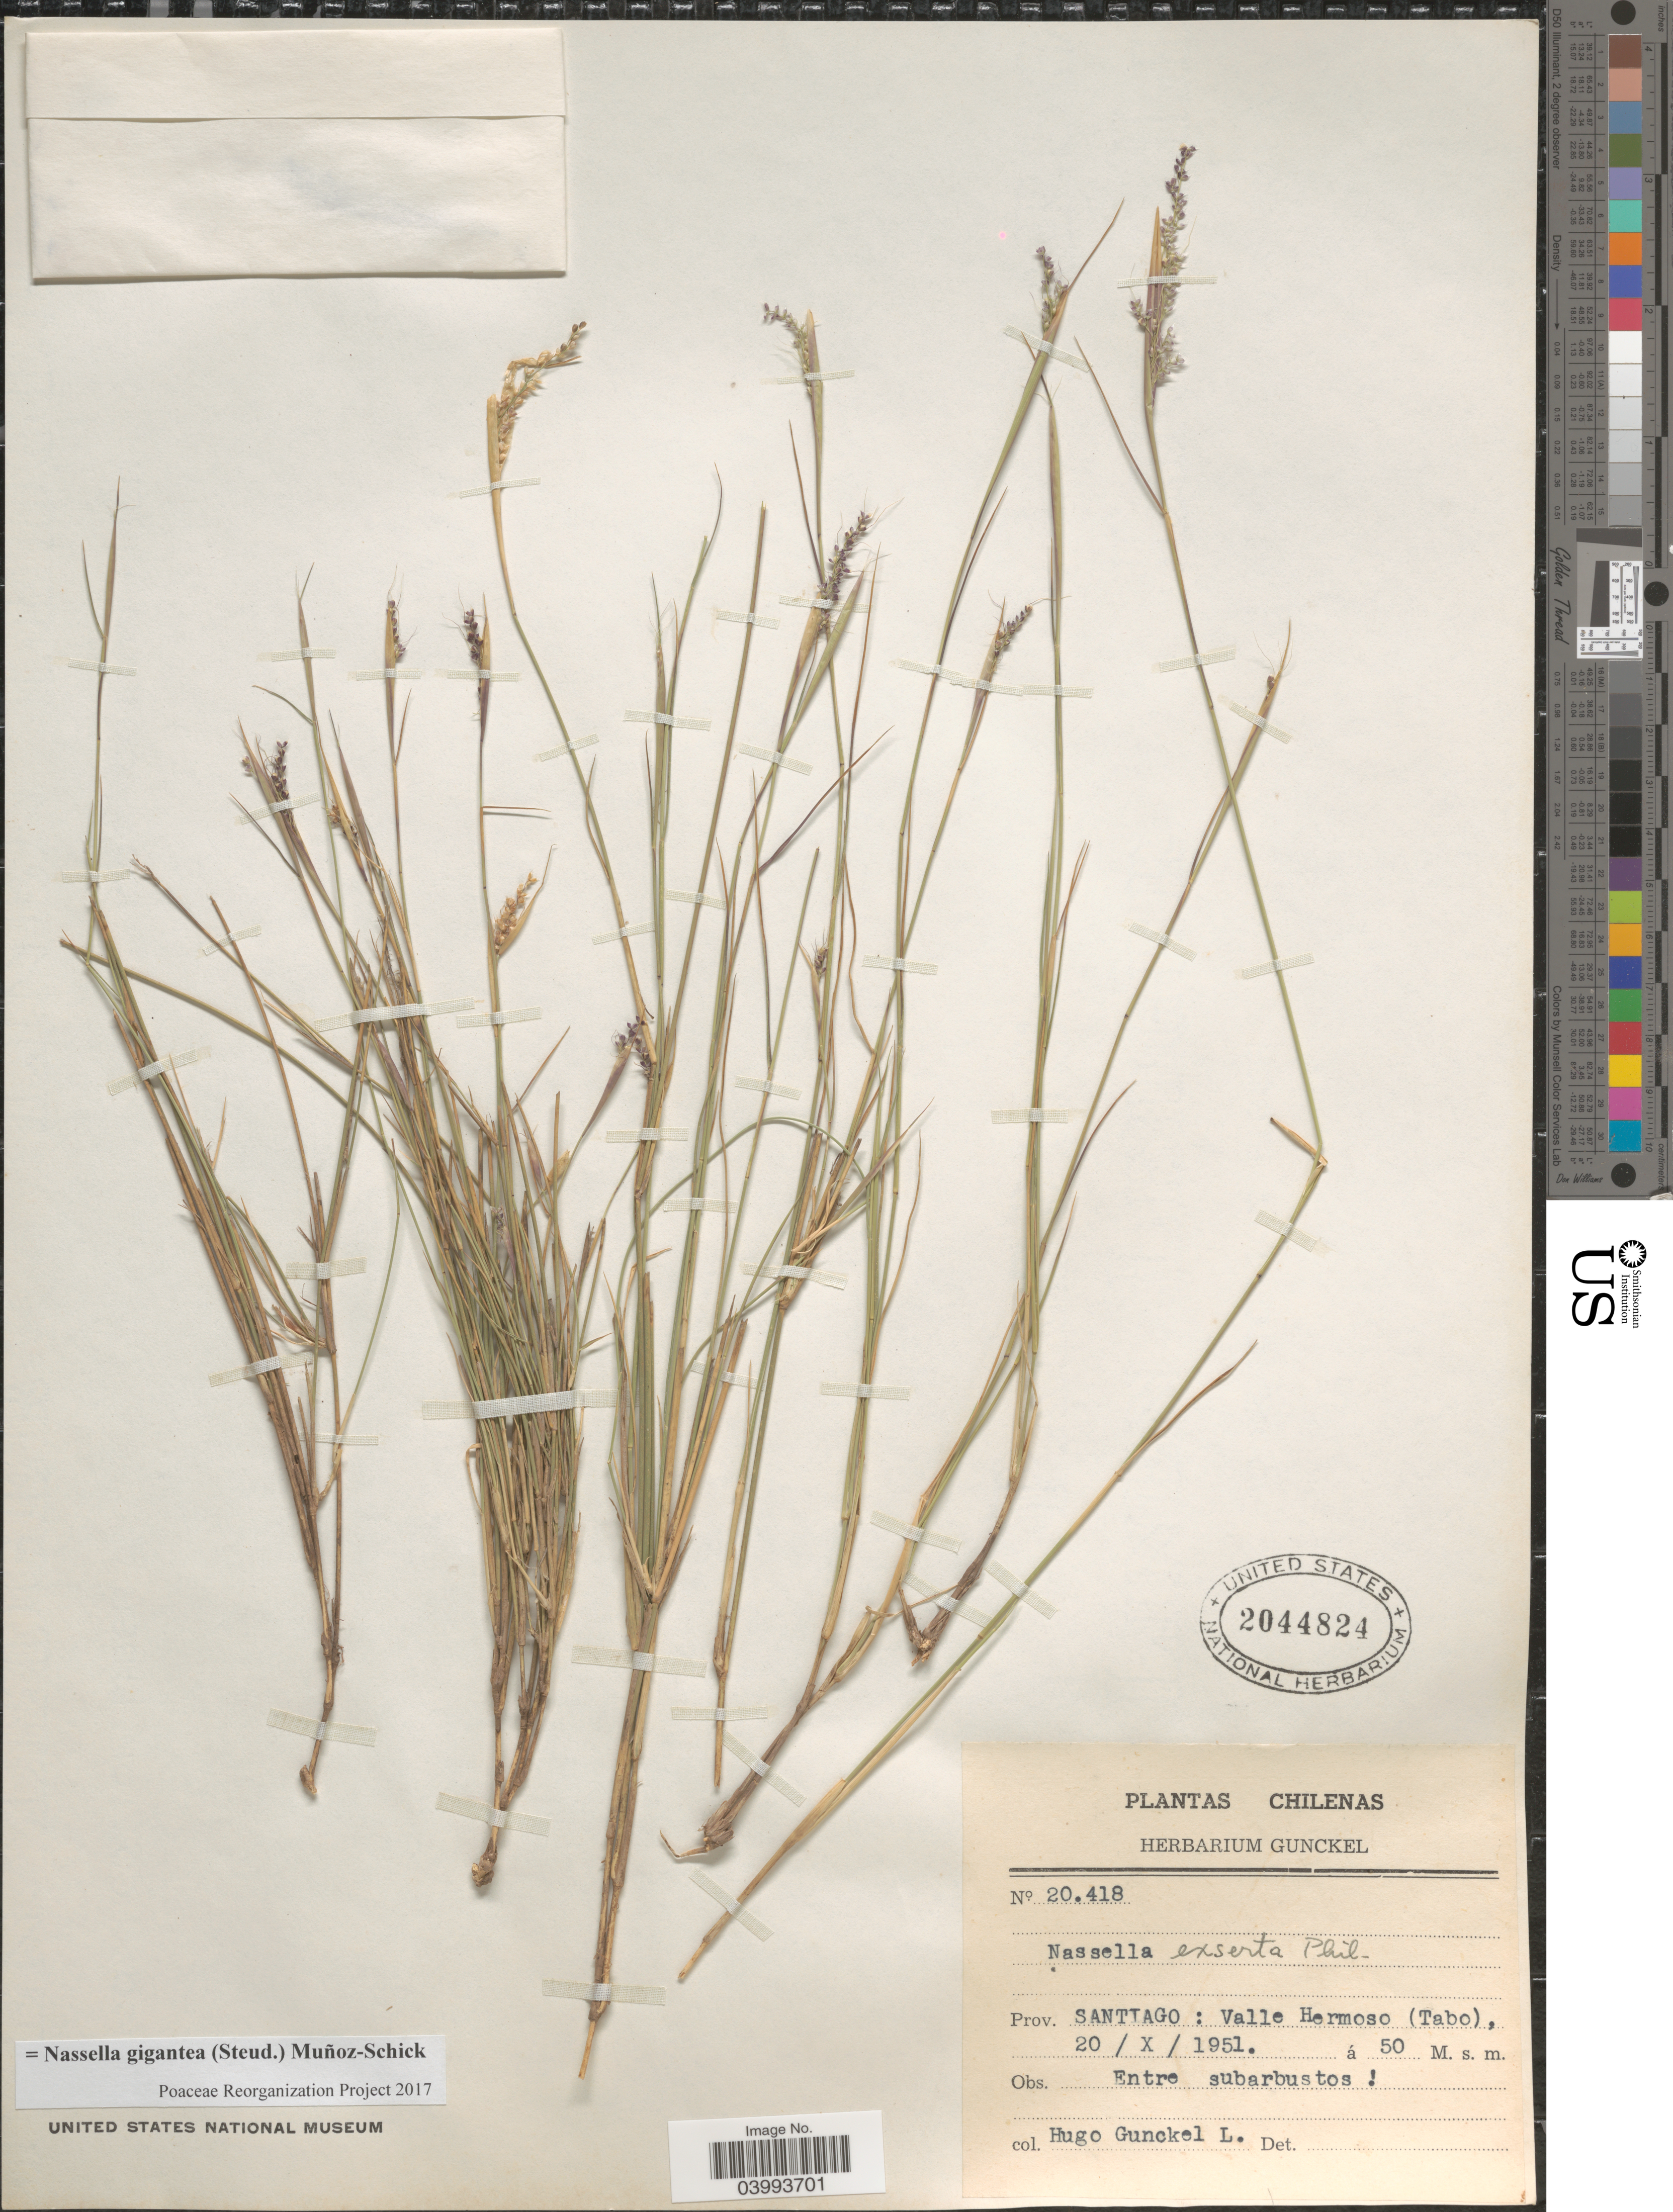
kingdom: Plantae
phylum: Tracheophyta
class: Liliopsida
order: Poales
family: Poaceae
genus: Nassella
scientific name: Nassella gigantea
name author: (Steud.) Muñoz-Schick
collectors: H. Gunckel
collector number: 20418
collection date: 1951-10-20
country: Chile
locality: Prov. Santiago: Valle Hermoso (Tabo).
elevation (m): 50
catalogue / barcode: US 2044824